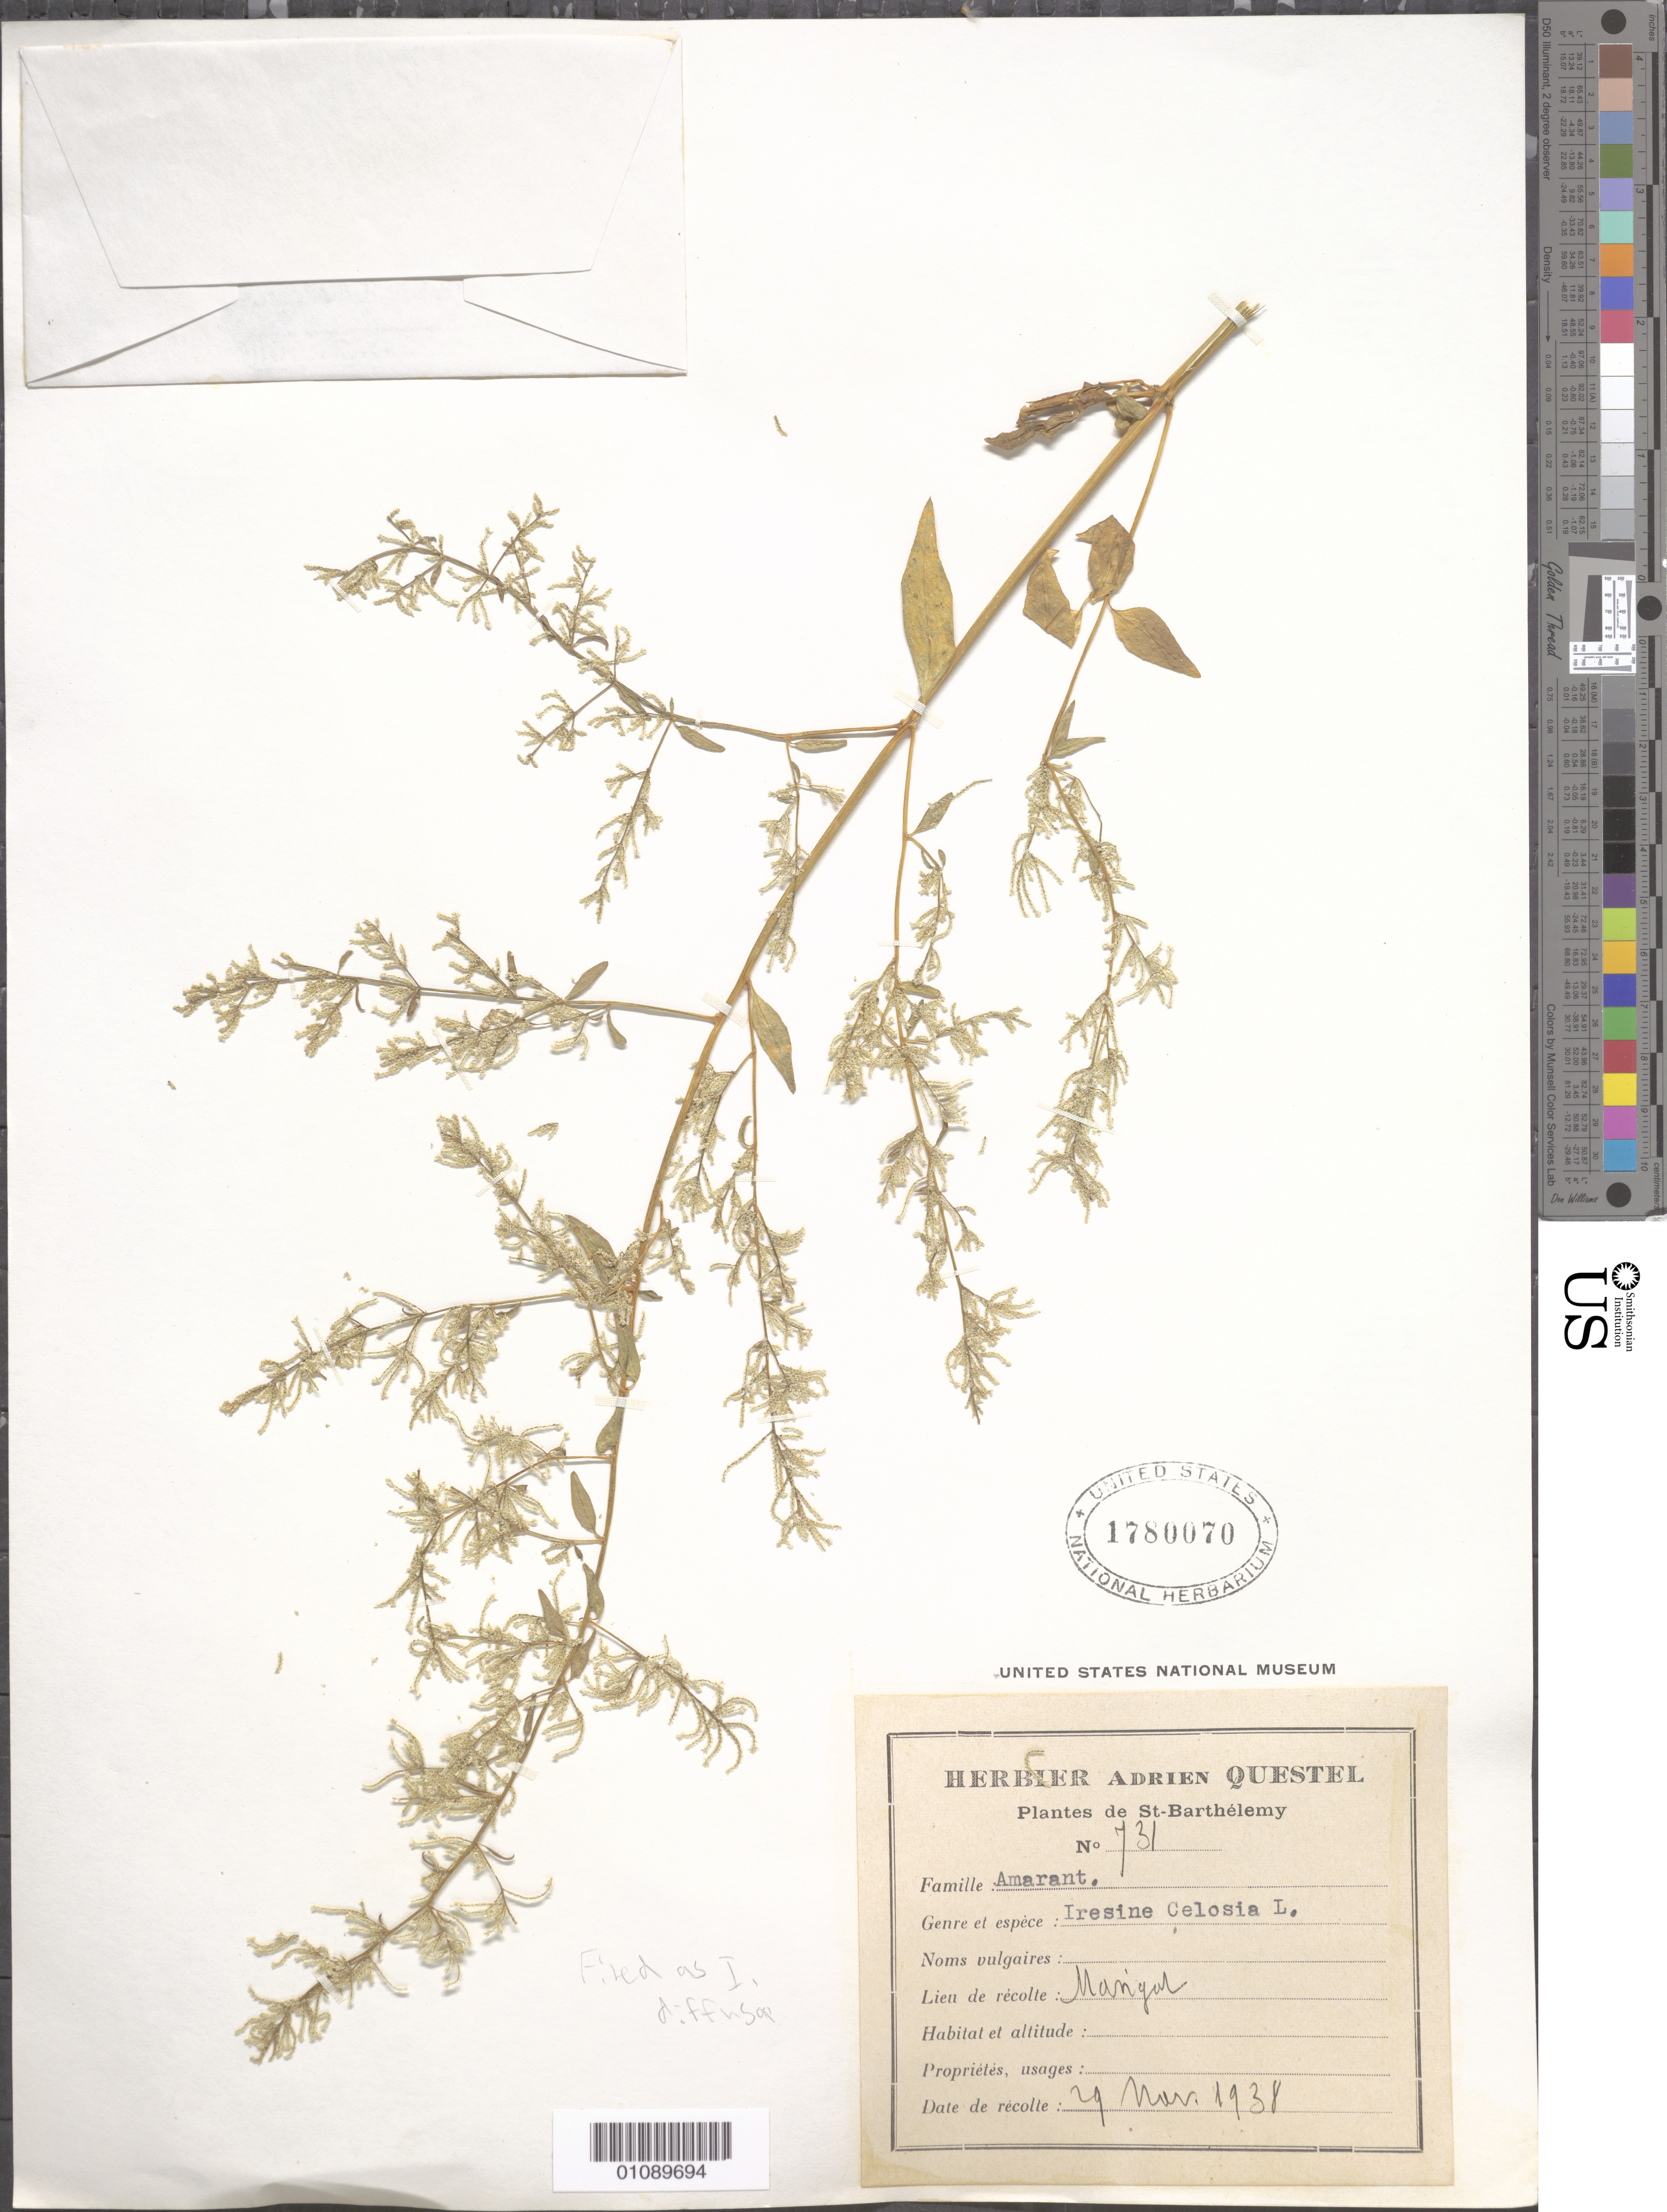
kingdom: Plantae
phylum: Tracheophyta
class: Magnoliopsida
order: Caryophyllales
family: Amaranthaceae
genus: Iresine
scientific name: Iresine diffusa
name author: Humb. & Bonpl. ex Willd.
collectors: A. Questel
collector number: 731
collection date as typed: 29 Nov 1938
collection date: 1938-11-29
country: Saint Barthélemy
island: St. Barthélemy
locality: Mangot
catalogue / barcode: US 1780070